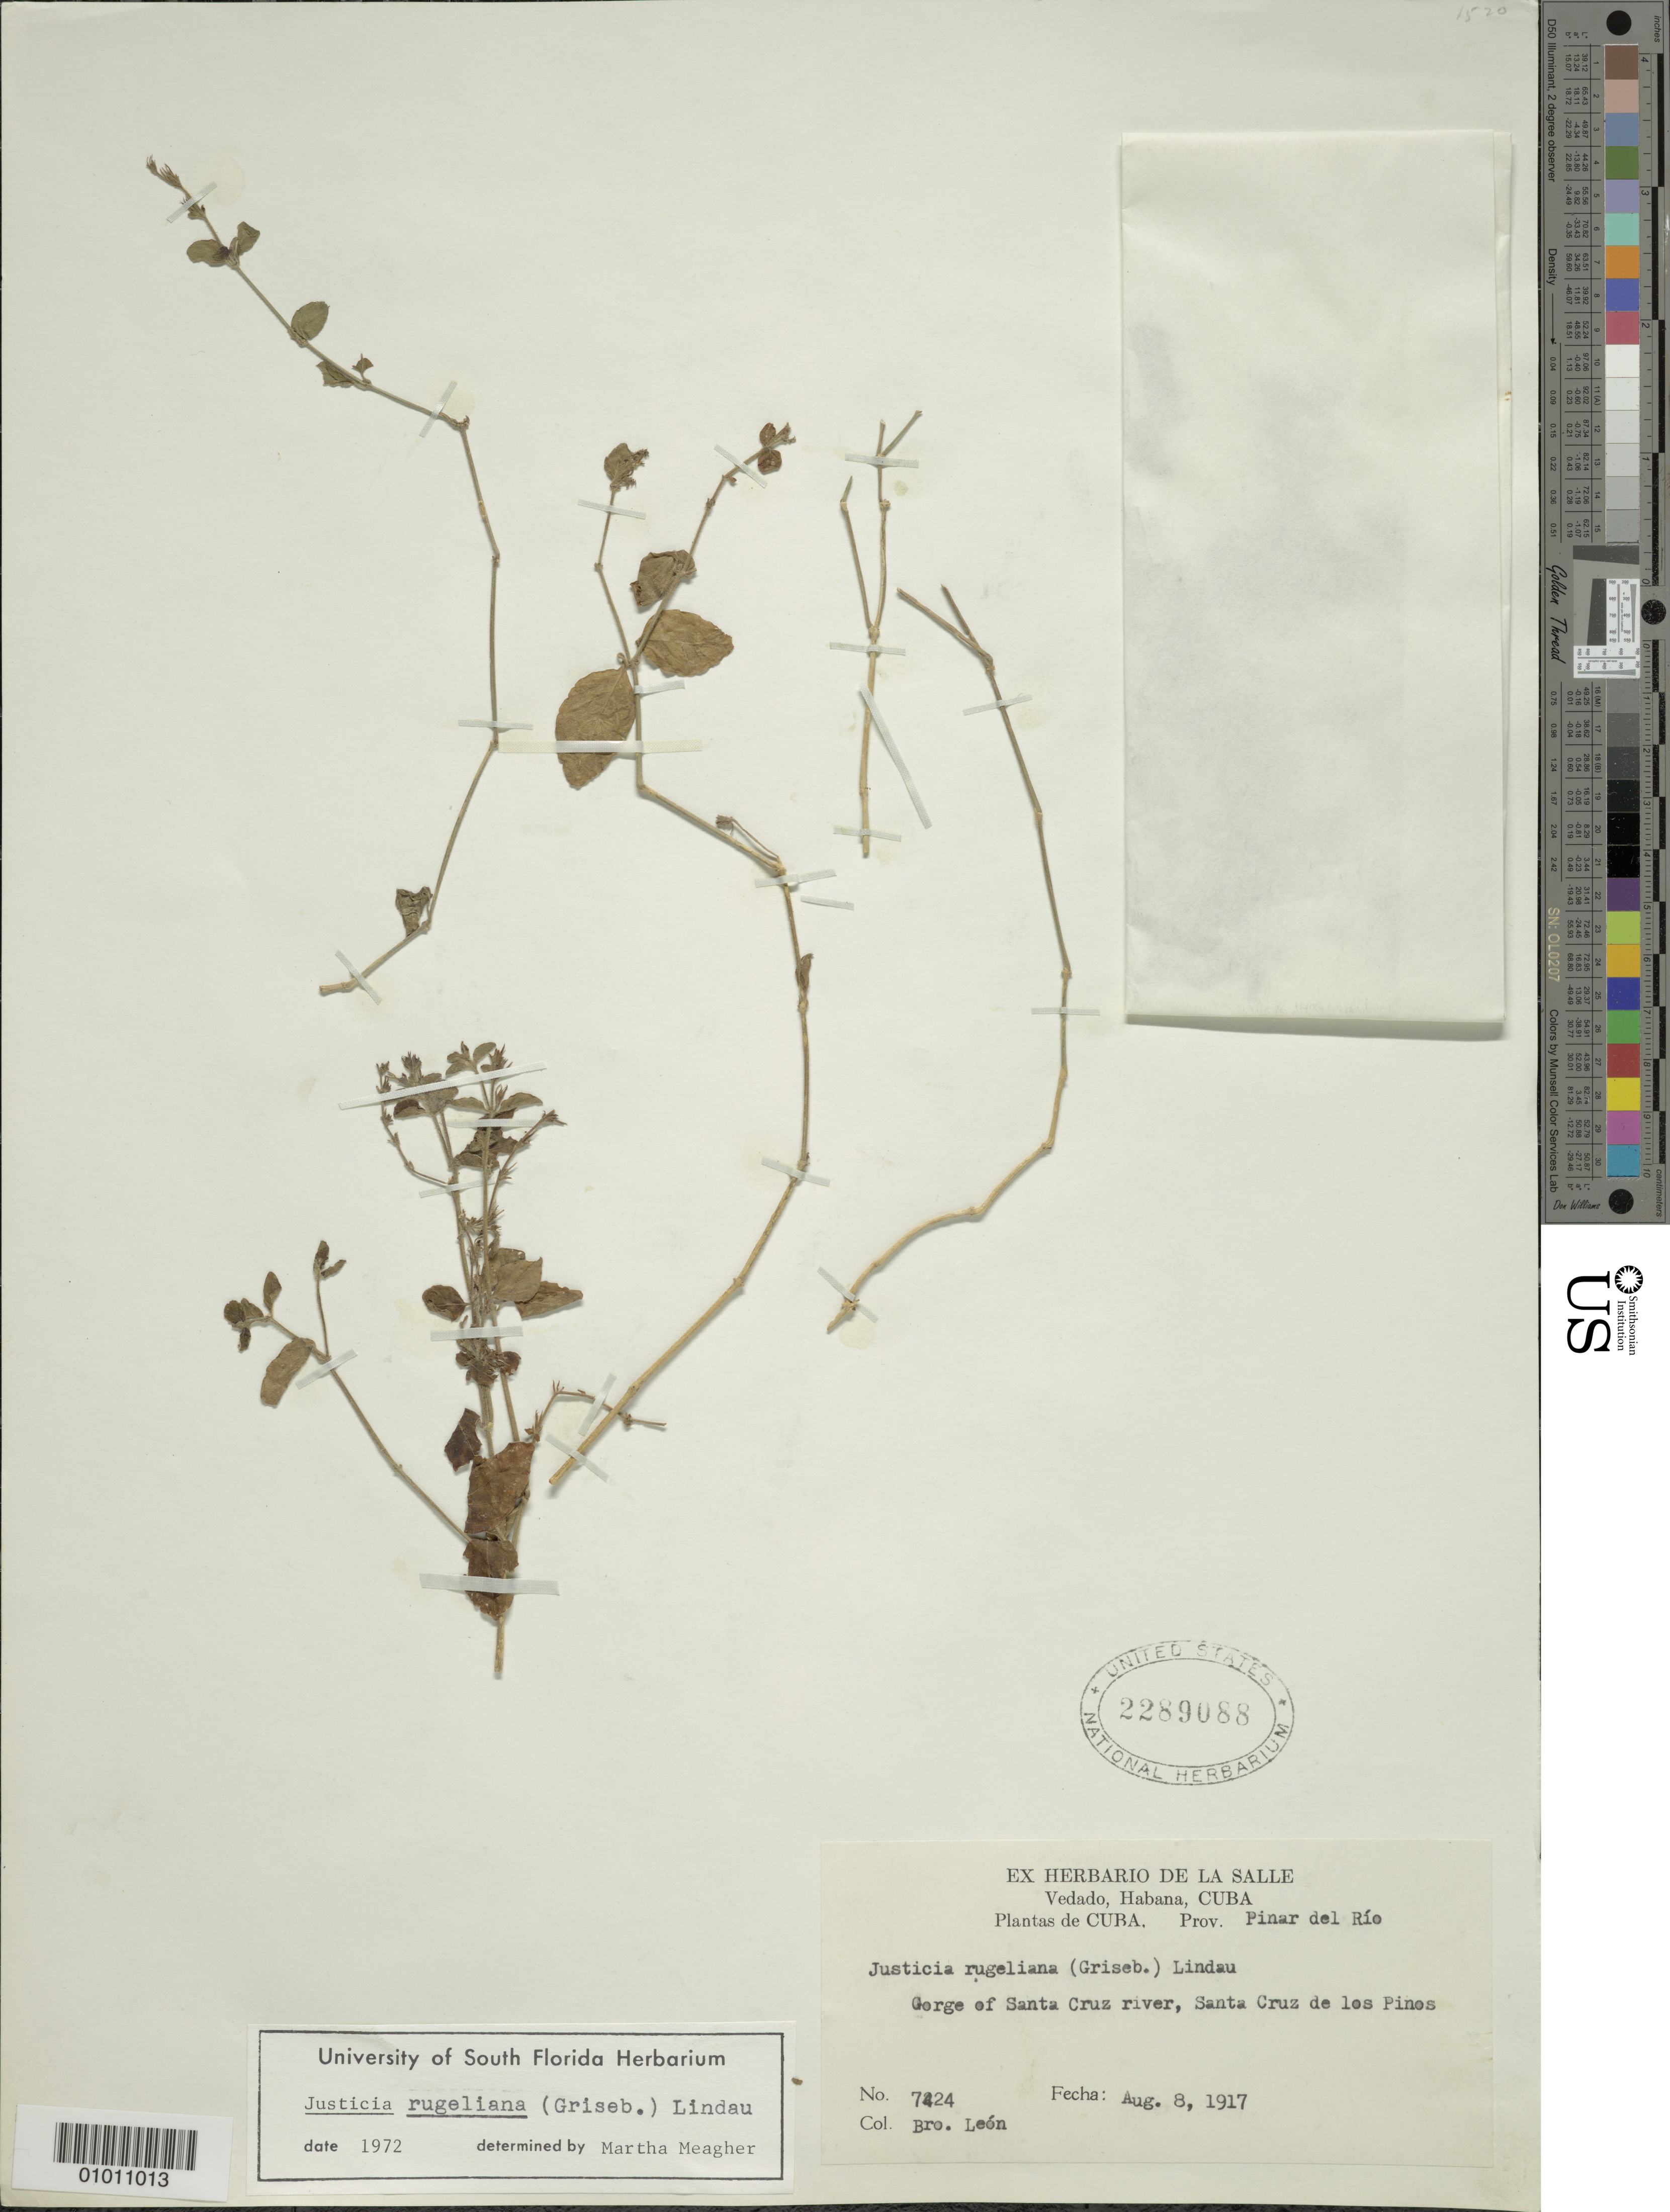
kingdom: Plantae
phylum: Tracheophyta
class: Magnoliopsida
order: Lamiales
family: Acanthaceae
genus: Justicia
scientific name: Justicia rugeliana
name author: (Griseb.) Lindau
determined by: Meagher, M.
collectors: Bro. León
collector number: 7424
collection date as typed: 08 Aug 1917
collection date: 1917-08-08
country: Cuba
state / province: Pinar del Rio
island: Cuba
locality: Gorge of Santa Cruz River, Santa Cruz de les Pinos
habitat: River gorge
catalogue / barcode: US 2289088